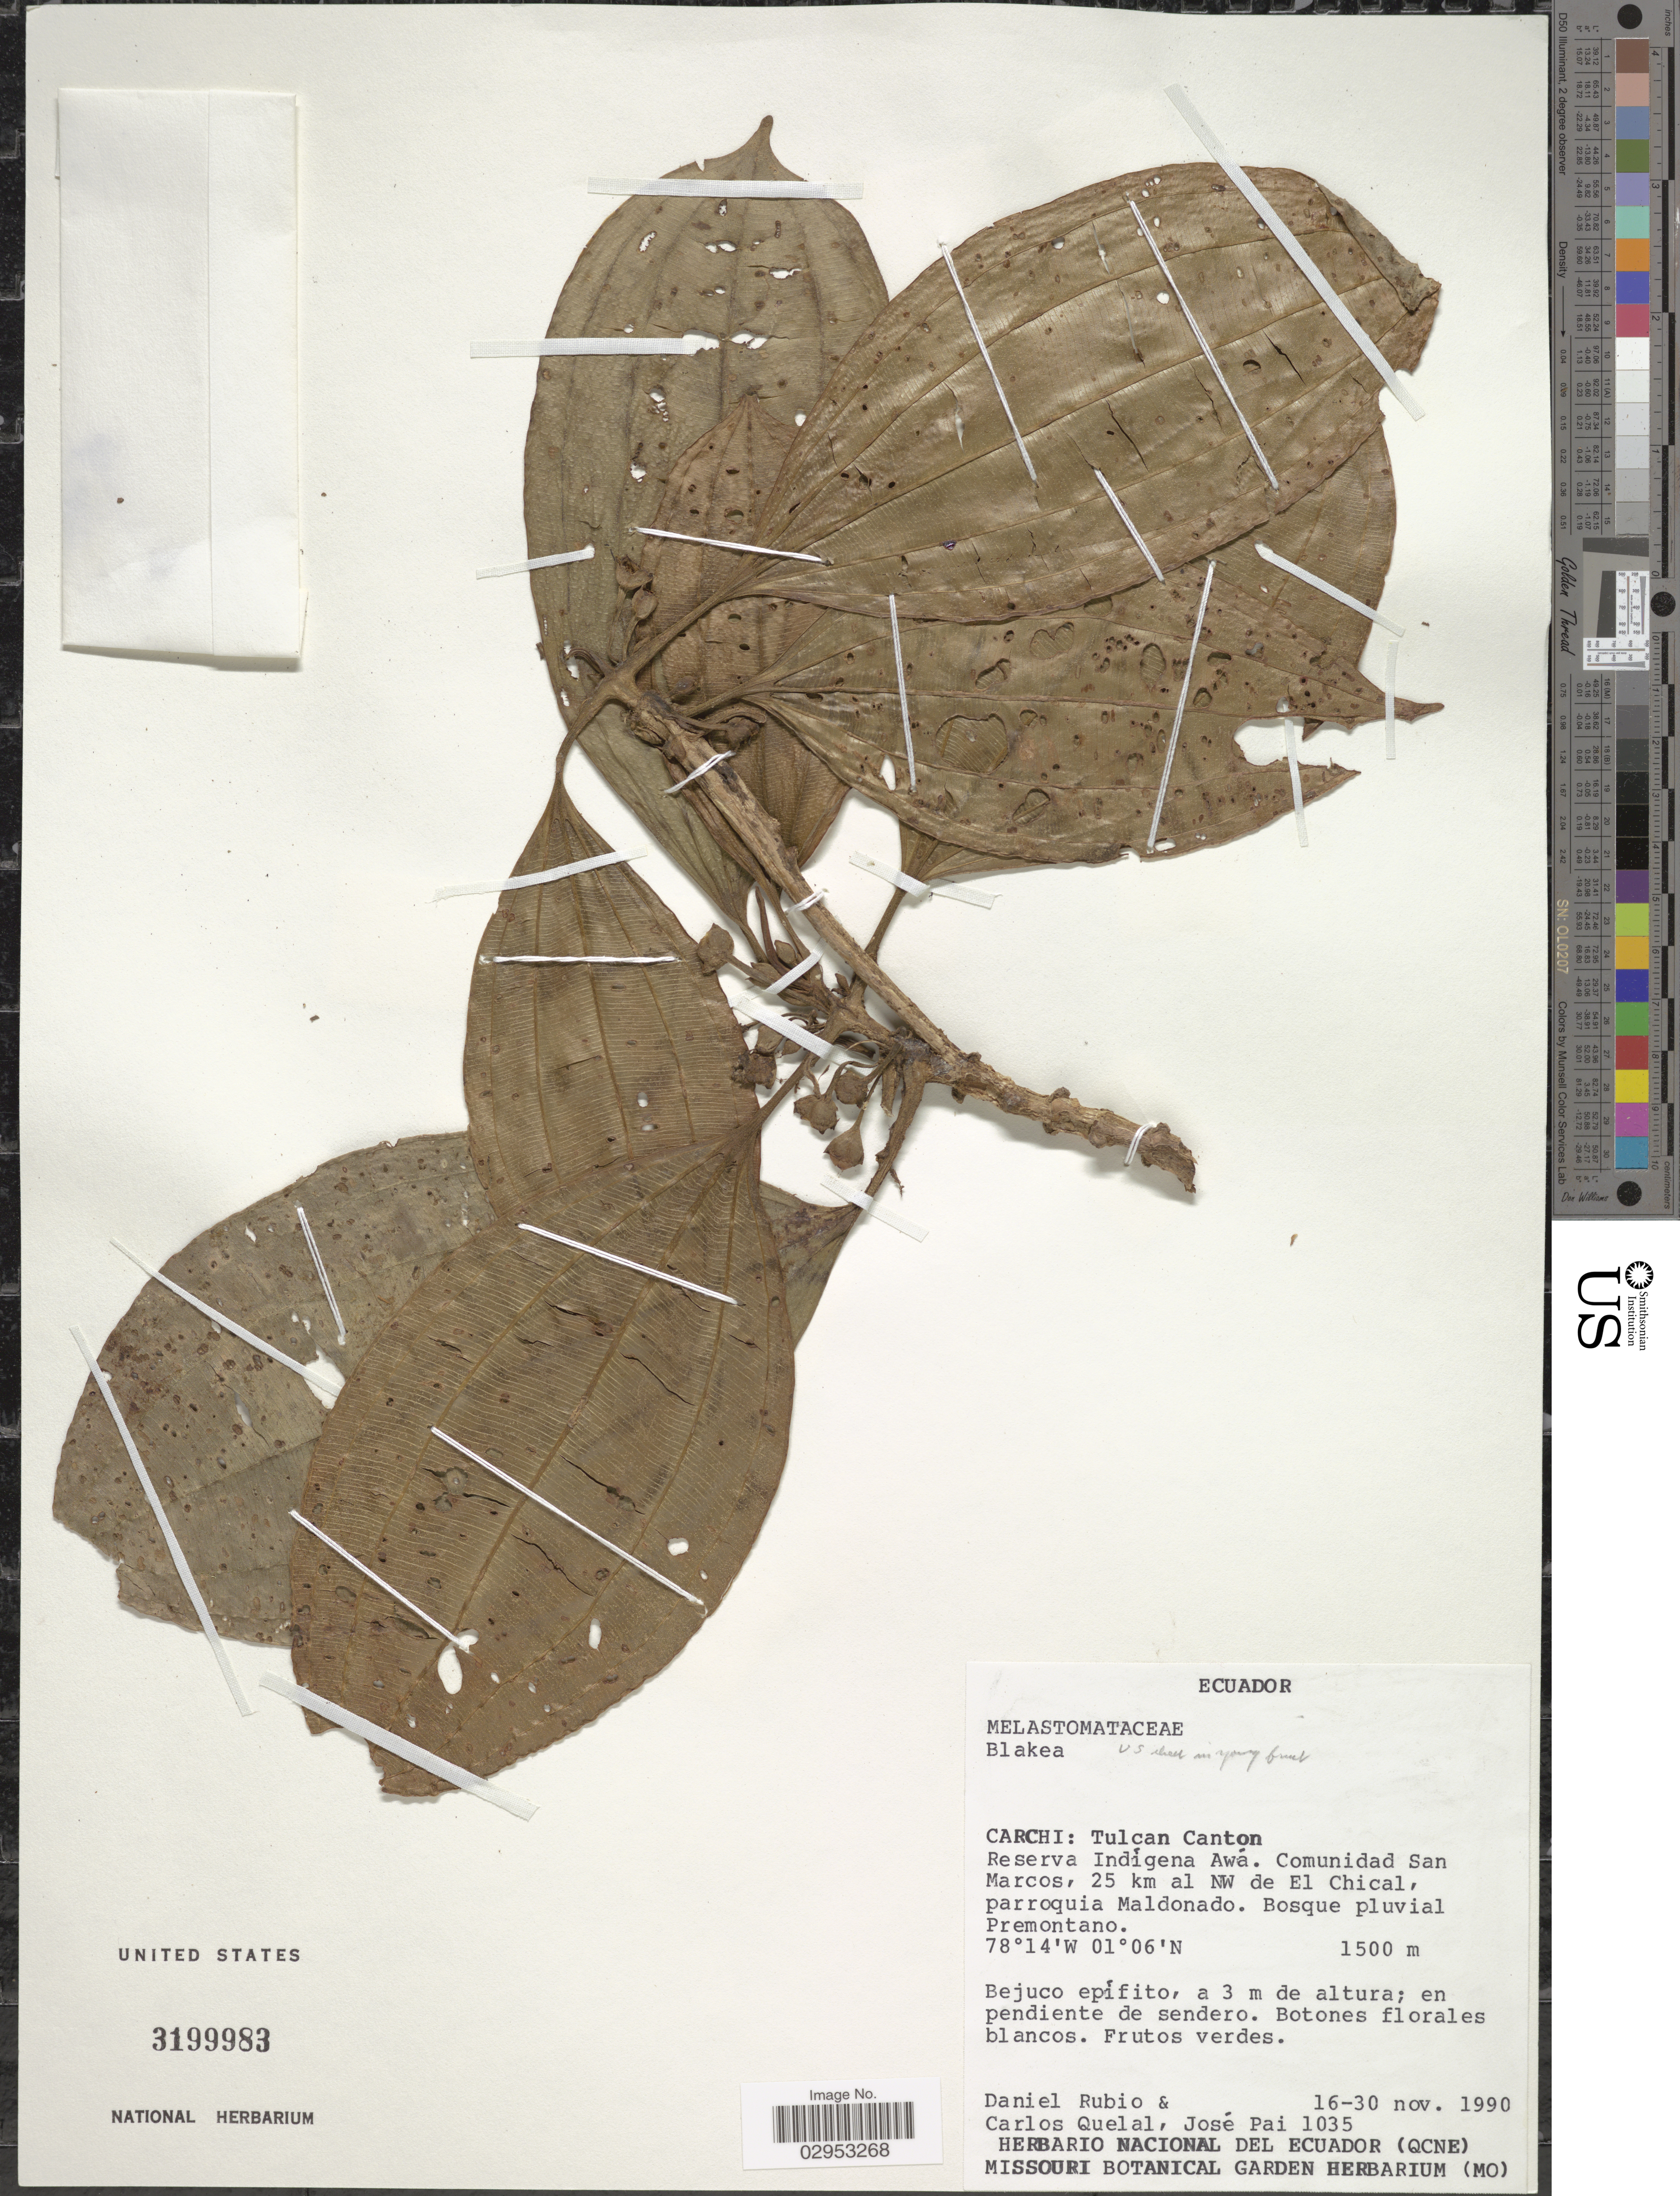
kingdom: Plantae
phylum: Tracheophyta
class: Magnoliopsida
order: Myrtales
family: Melastomataceae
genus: Blakea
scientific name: Blakea punctulata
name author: (Triana) Wurdack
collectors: D. Rubio, C. Quelal & J. Pai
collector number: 1035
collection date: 1990-11-16/1990-11-30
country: Ecuador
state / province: Carchi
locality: Tulcan Canton. Reserva Indígena Awá. Comunidad San Marcos, 25 km al NW de El Chical, parroquia Maldonado.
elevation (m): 1500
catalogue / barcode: US 3199983